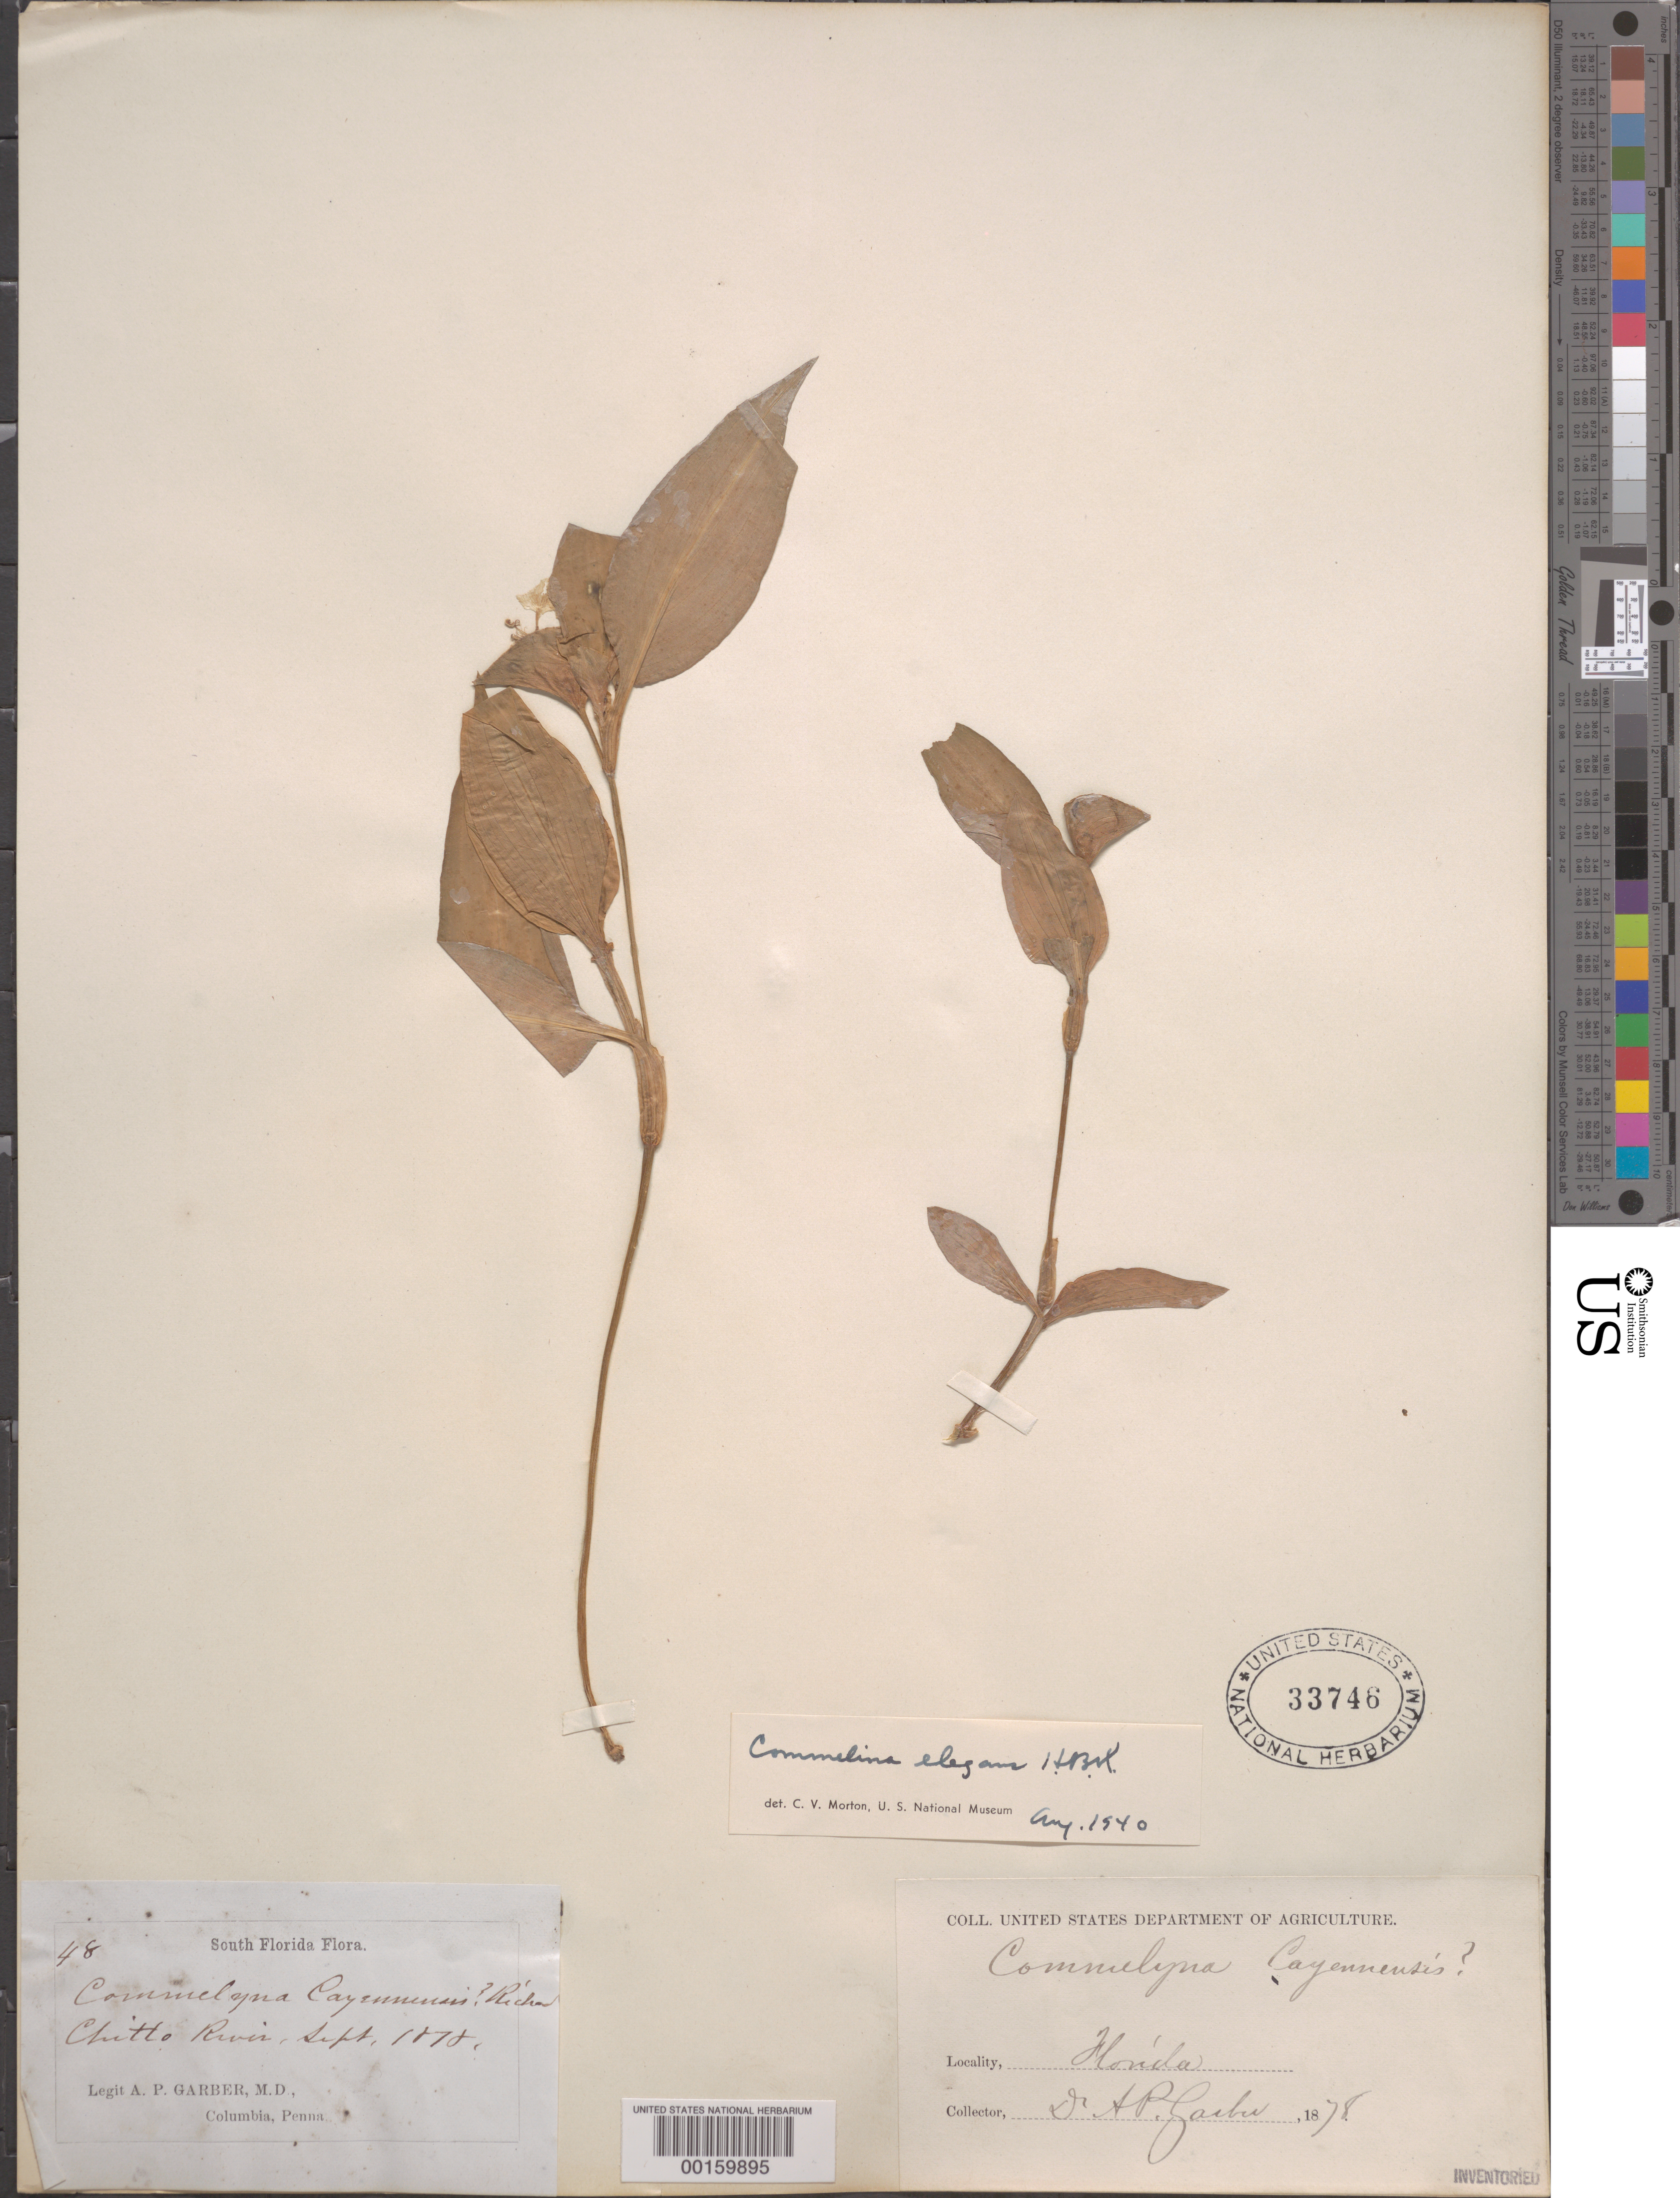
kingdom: Plantae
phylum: Tracheophyta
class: Liliopsida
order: Commelinales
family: Commelinaceae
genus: Commelina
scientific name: Commelina erecta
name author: L.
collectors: A. P. Garber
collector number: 48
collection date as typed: Sep 1878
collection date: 1878-09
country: United States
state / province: Florida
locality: Chitto river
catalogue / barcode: US 33746